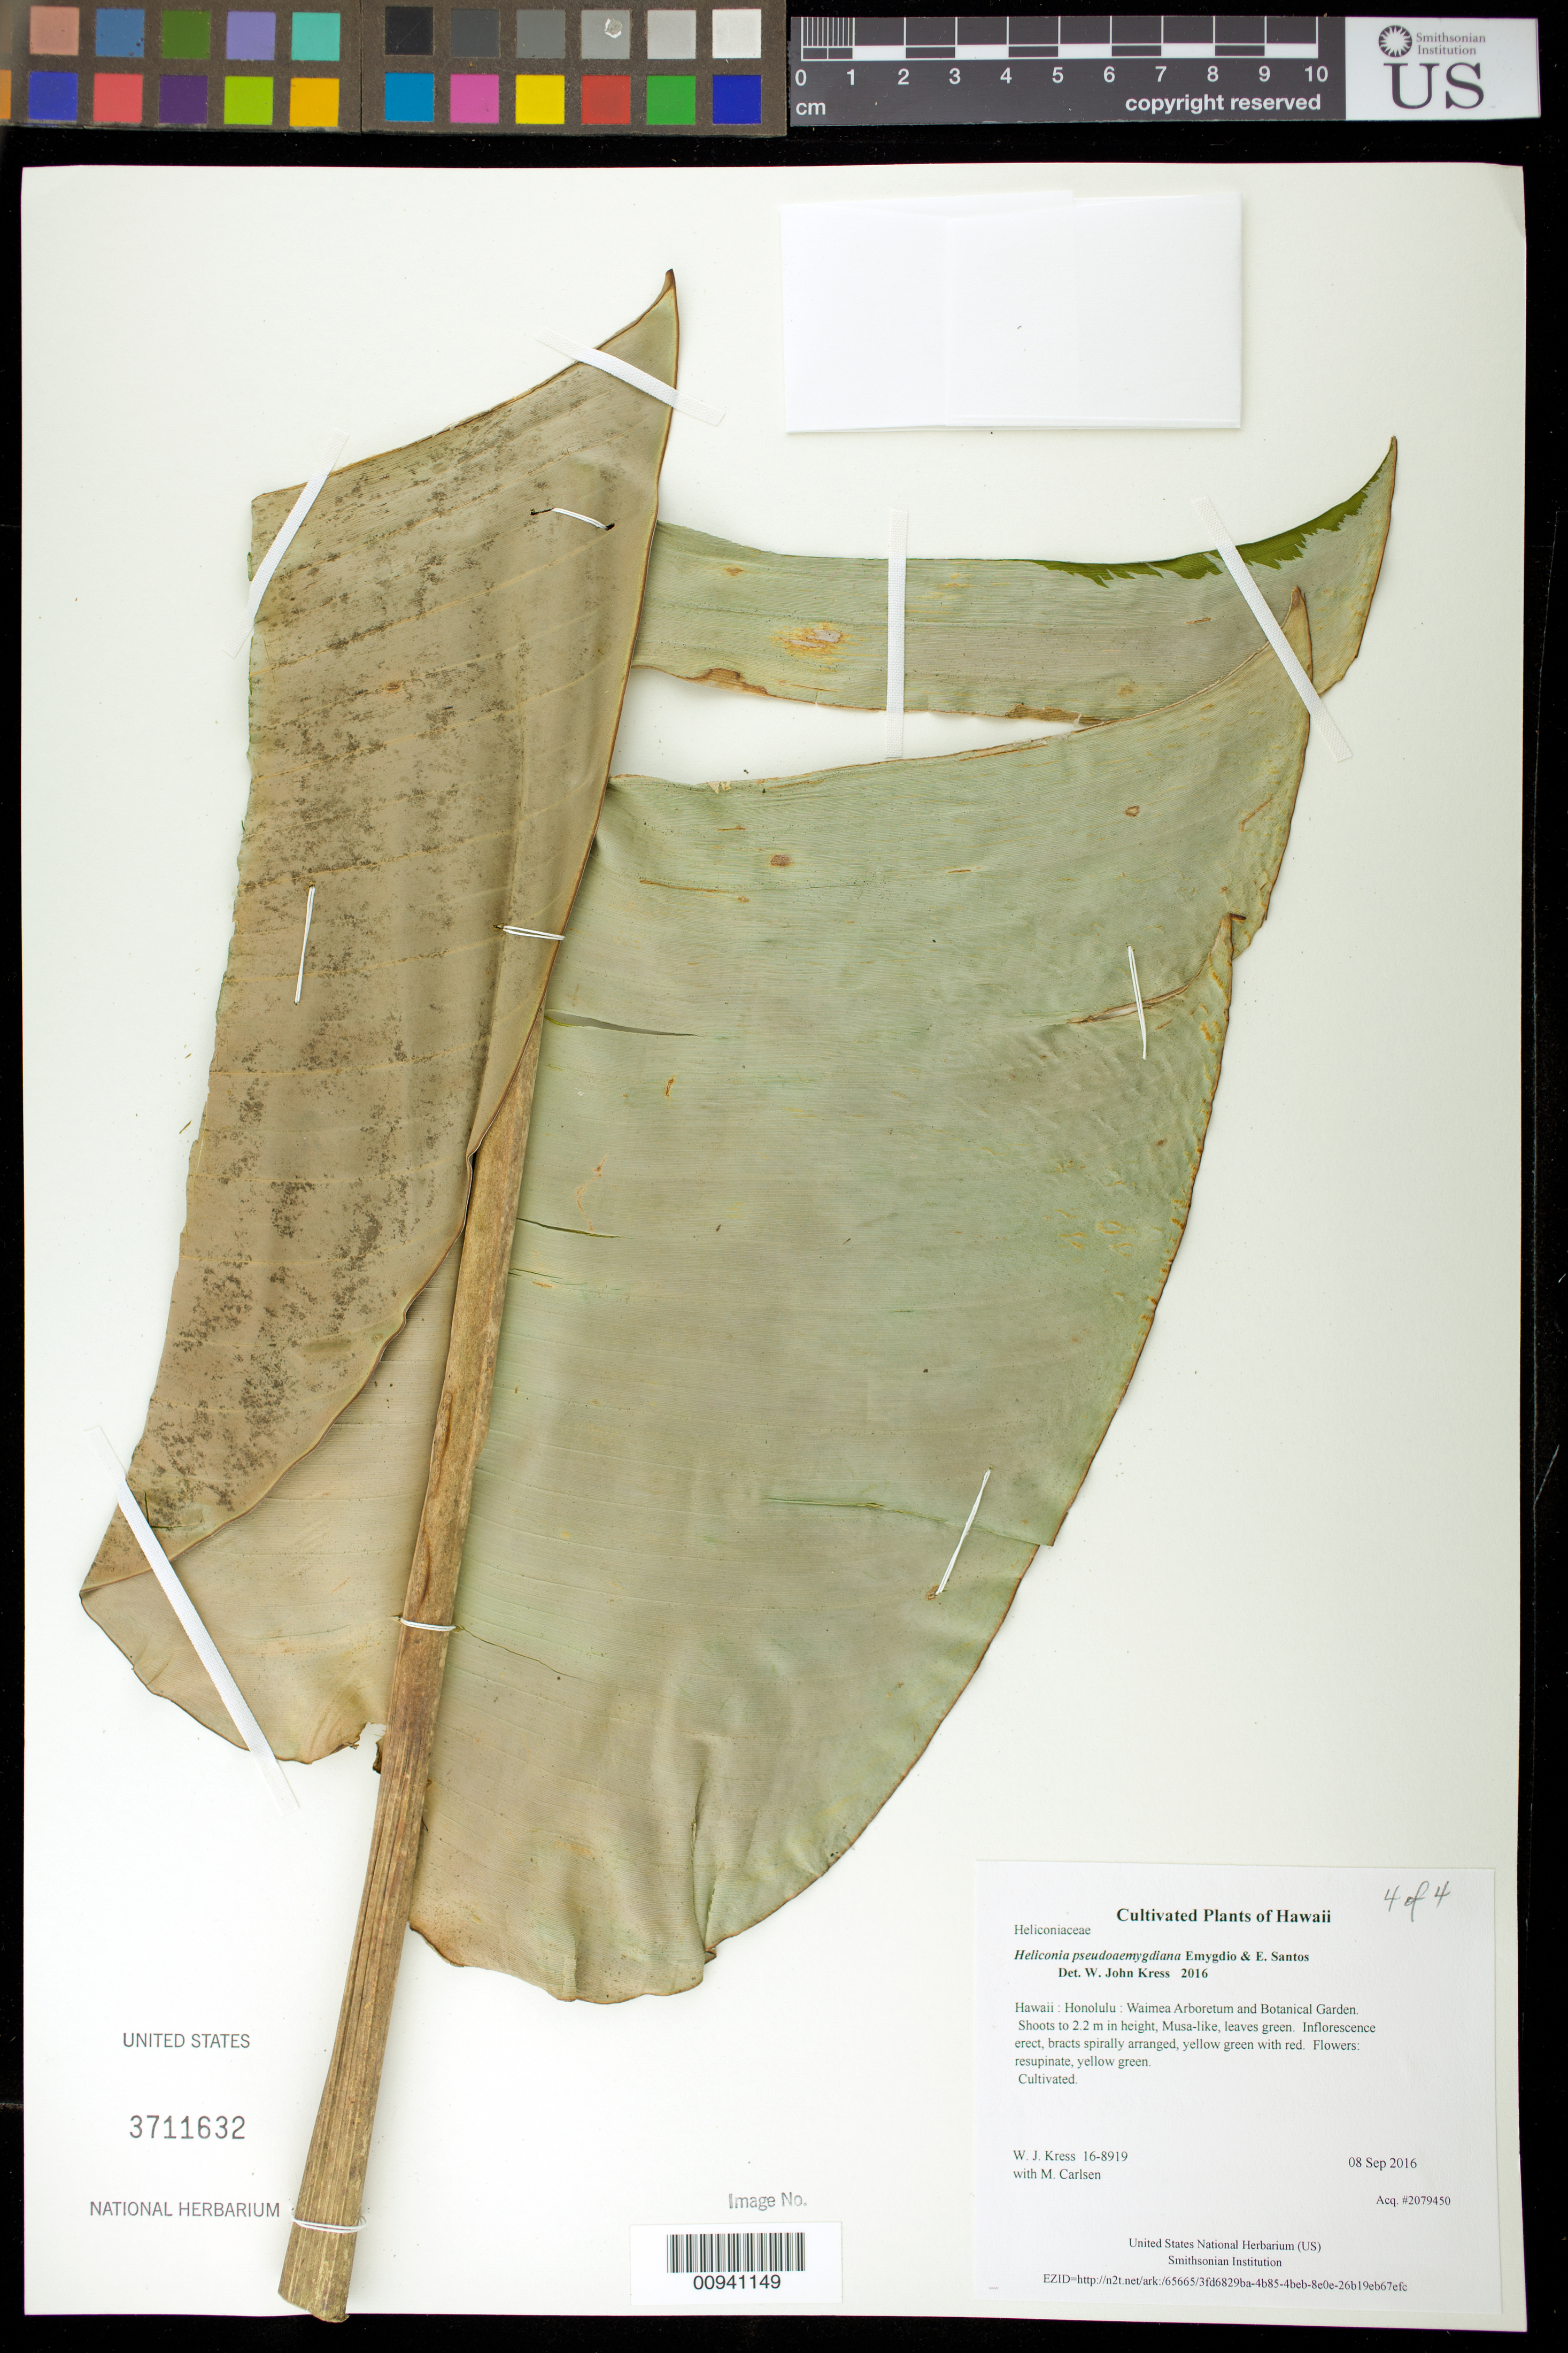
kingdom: Plantae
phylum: Tracheophyta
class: Liliopsida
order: Zingiberales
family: Heliconiaceae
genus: Heliconia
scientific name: Heliconia pseudoaemygdiana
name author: Emygdio & E. Santos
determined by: Kress, W. J., (US), Smithsonian Institution - National Museum of Natural History (UNITED STATES)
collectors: W. J. Kress & M. M. Carlsen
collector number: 16-8919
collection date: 2016-09-08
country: United States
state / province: Hawaii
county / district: Honolulu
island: Oahu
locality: Waimea Arboretum and Botanical Garden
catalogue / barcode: US 3711632